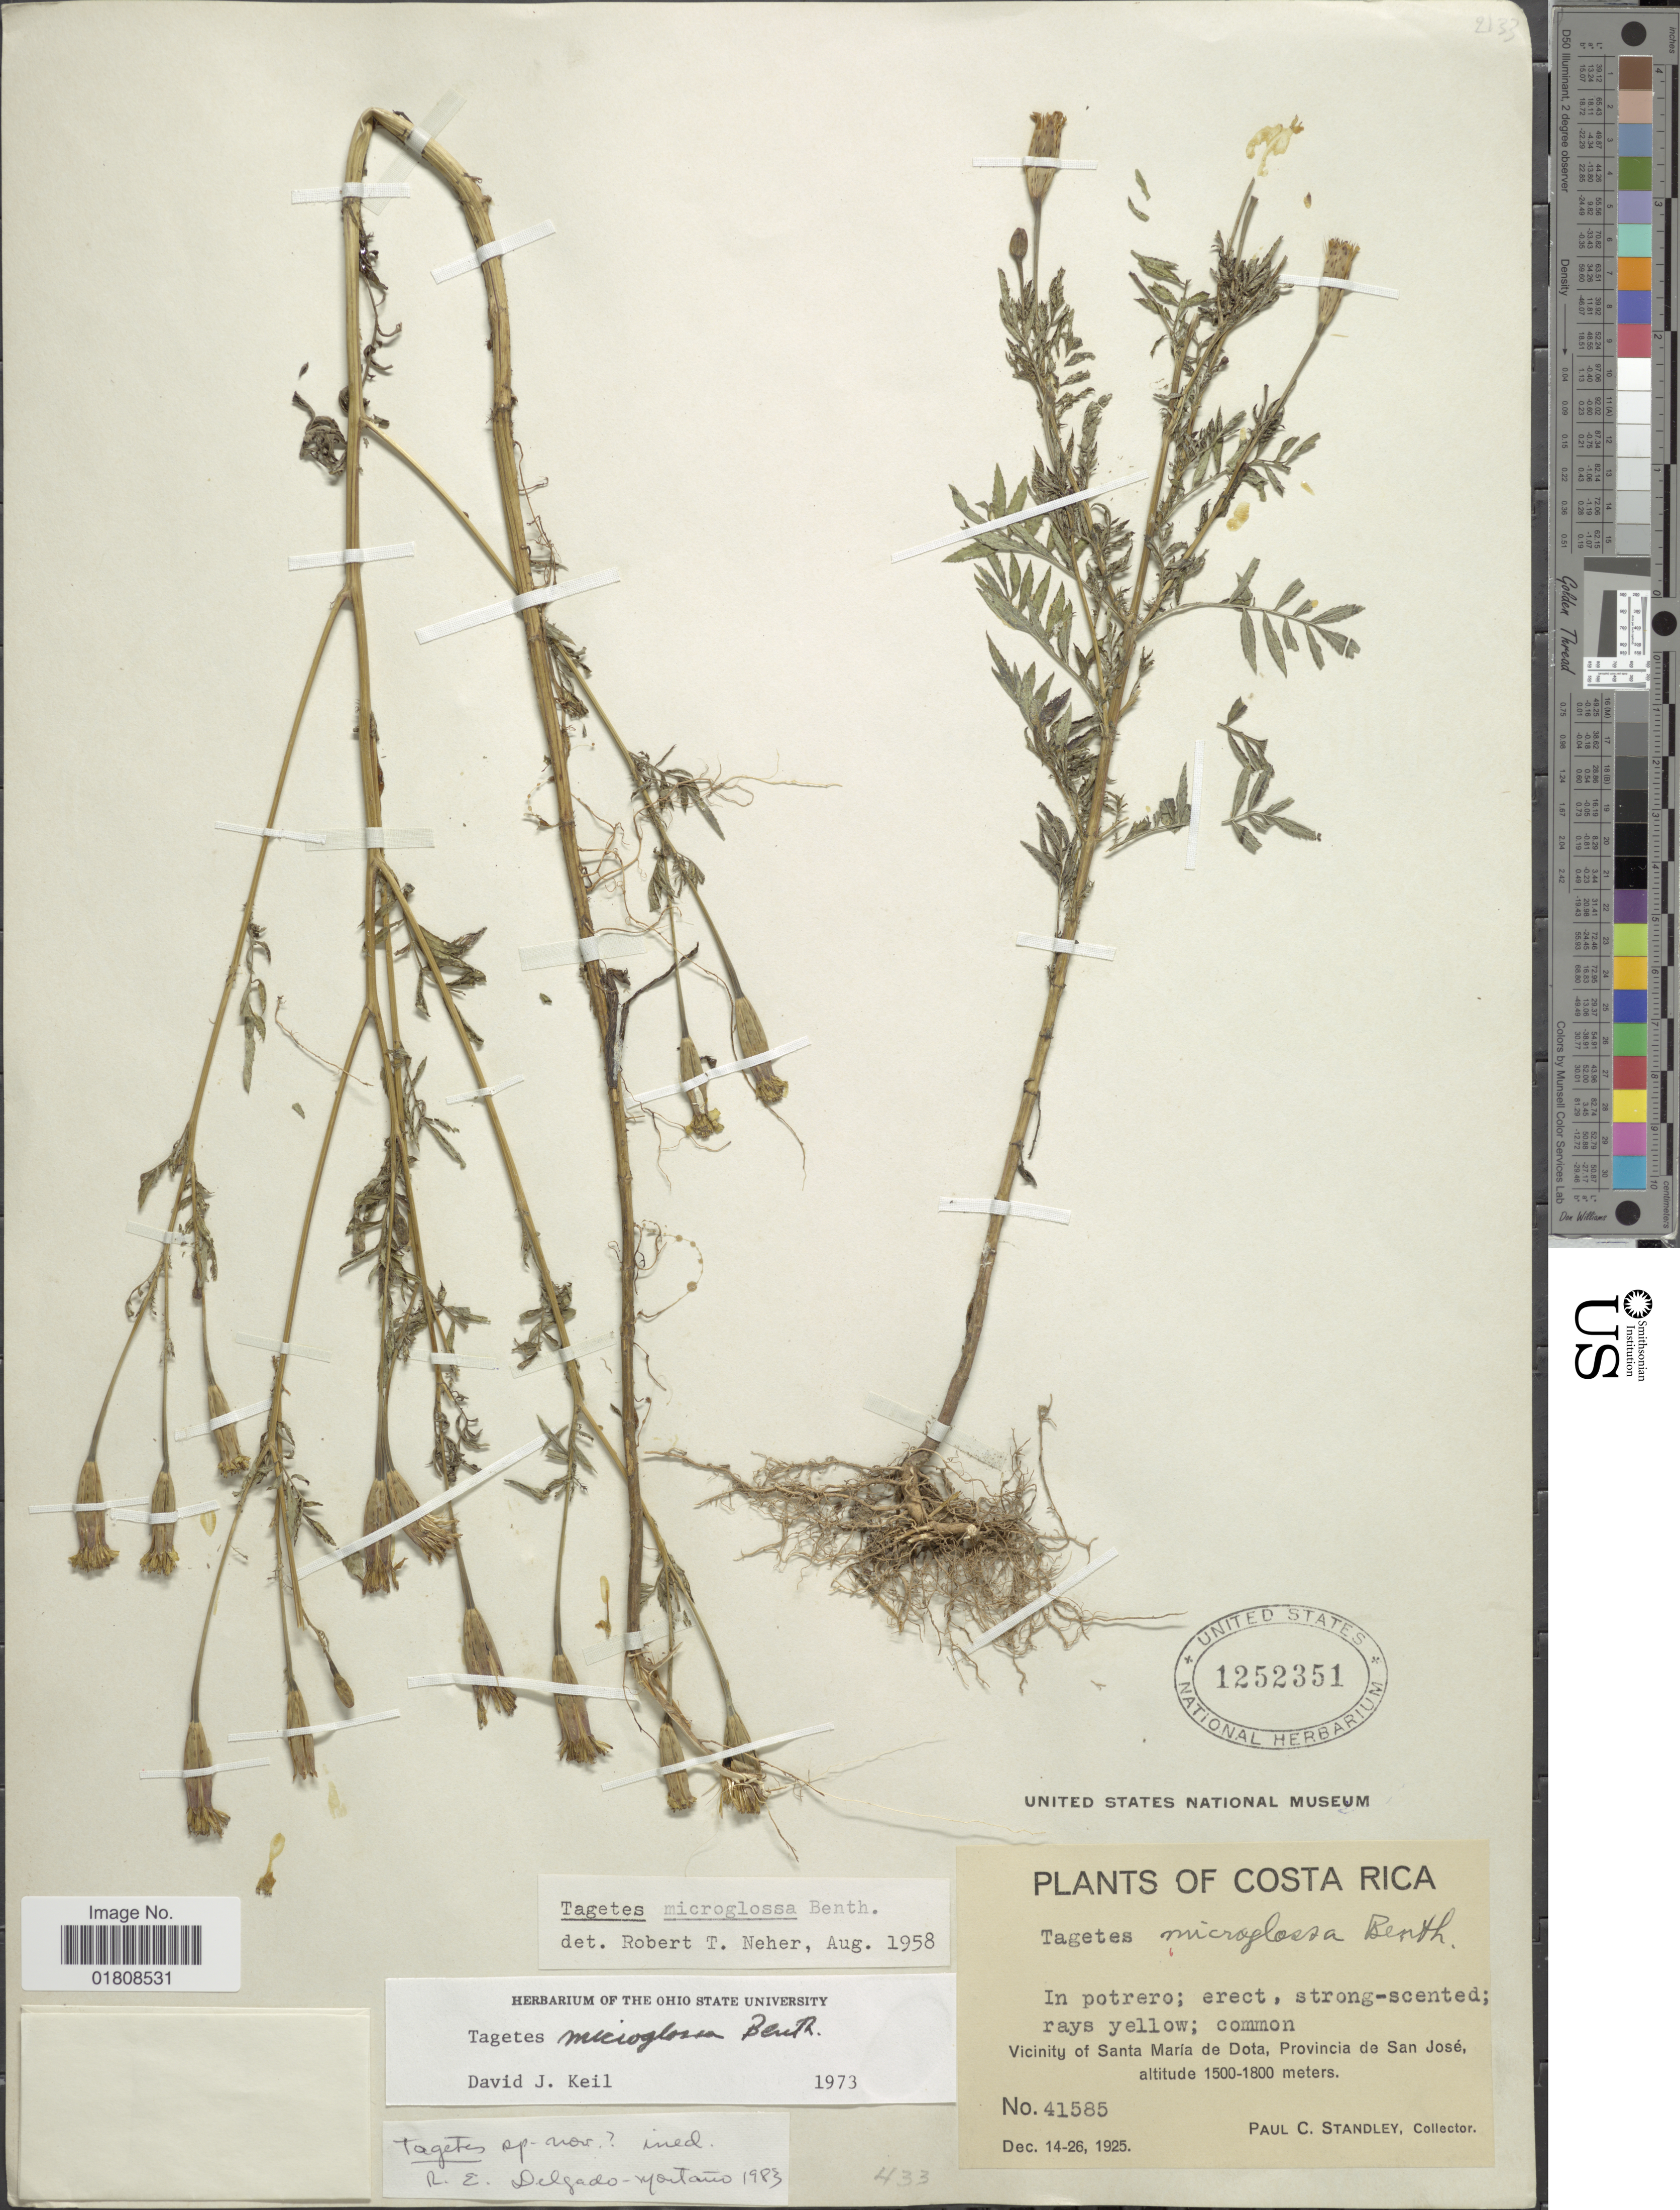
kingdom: Plantae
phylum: Tracheophyta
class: Magnoliopsida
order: Asterales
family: Asteraceae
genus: Tagetes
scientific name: Tagetes sp.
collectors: P. C. Standley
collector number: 41585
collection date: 1925-12-14/1925-12-26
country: Costa Rica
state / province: San José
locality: Vicinity of Santa Maria de Dota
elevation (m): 1500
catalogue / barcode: US 1252351